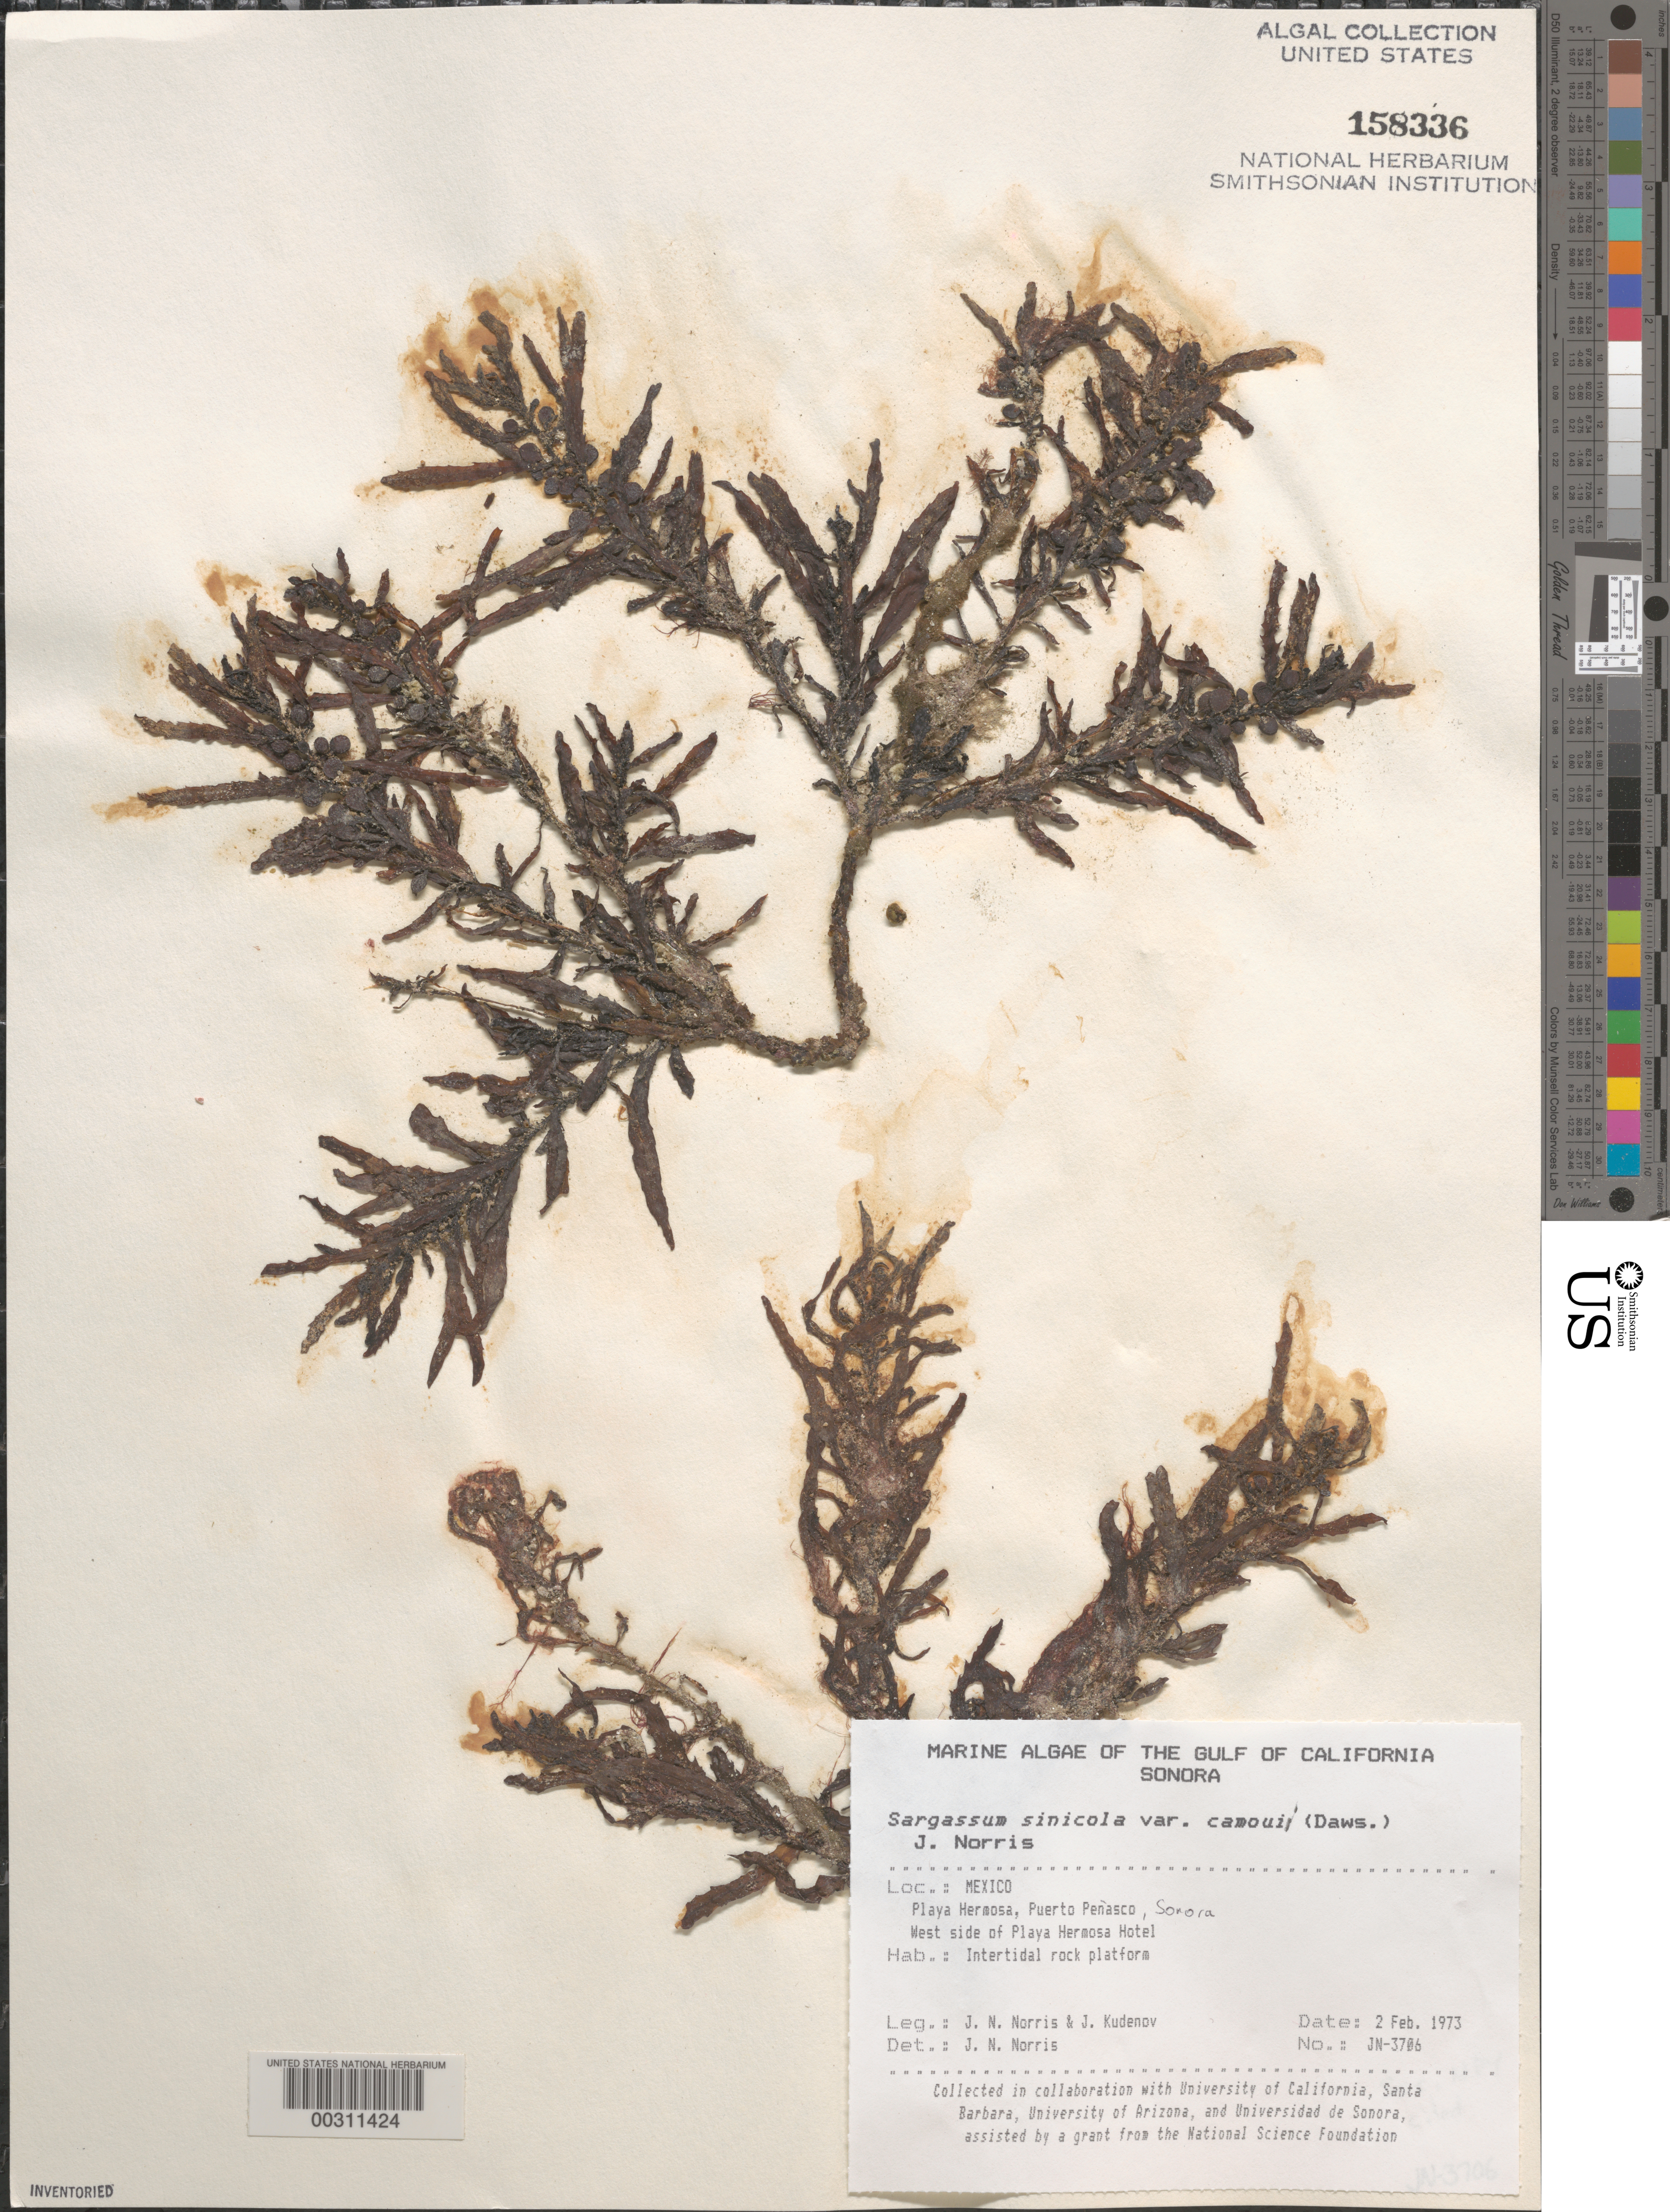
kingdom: Chromista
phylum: Ochrophyta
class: Phaeophyceae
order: Fucales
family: Sargassaceae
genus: Sargassum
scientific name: Sargassum sinicola var. camouii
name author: (E.Y. Dawson) J.N. Norris & Yensen in McCourt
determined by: Norris, James N.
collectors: J. N. Norris & J. Kudenov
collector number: JN-3706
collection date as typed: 02 Feb 1973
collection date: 1973-02-02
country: Mexico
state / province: Sonora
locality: Playa Hermosa, Puerto Penasco, Playa Hermosa Hotel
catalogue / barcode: US 158336